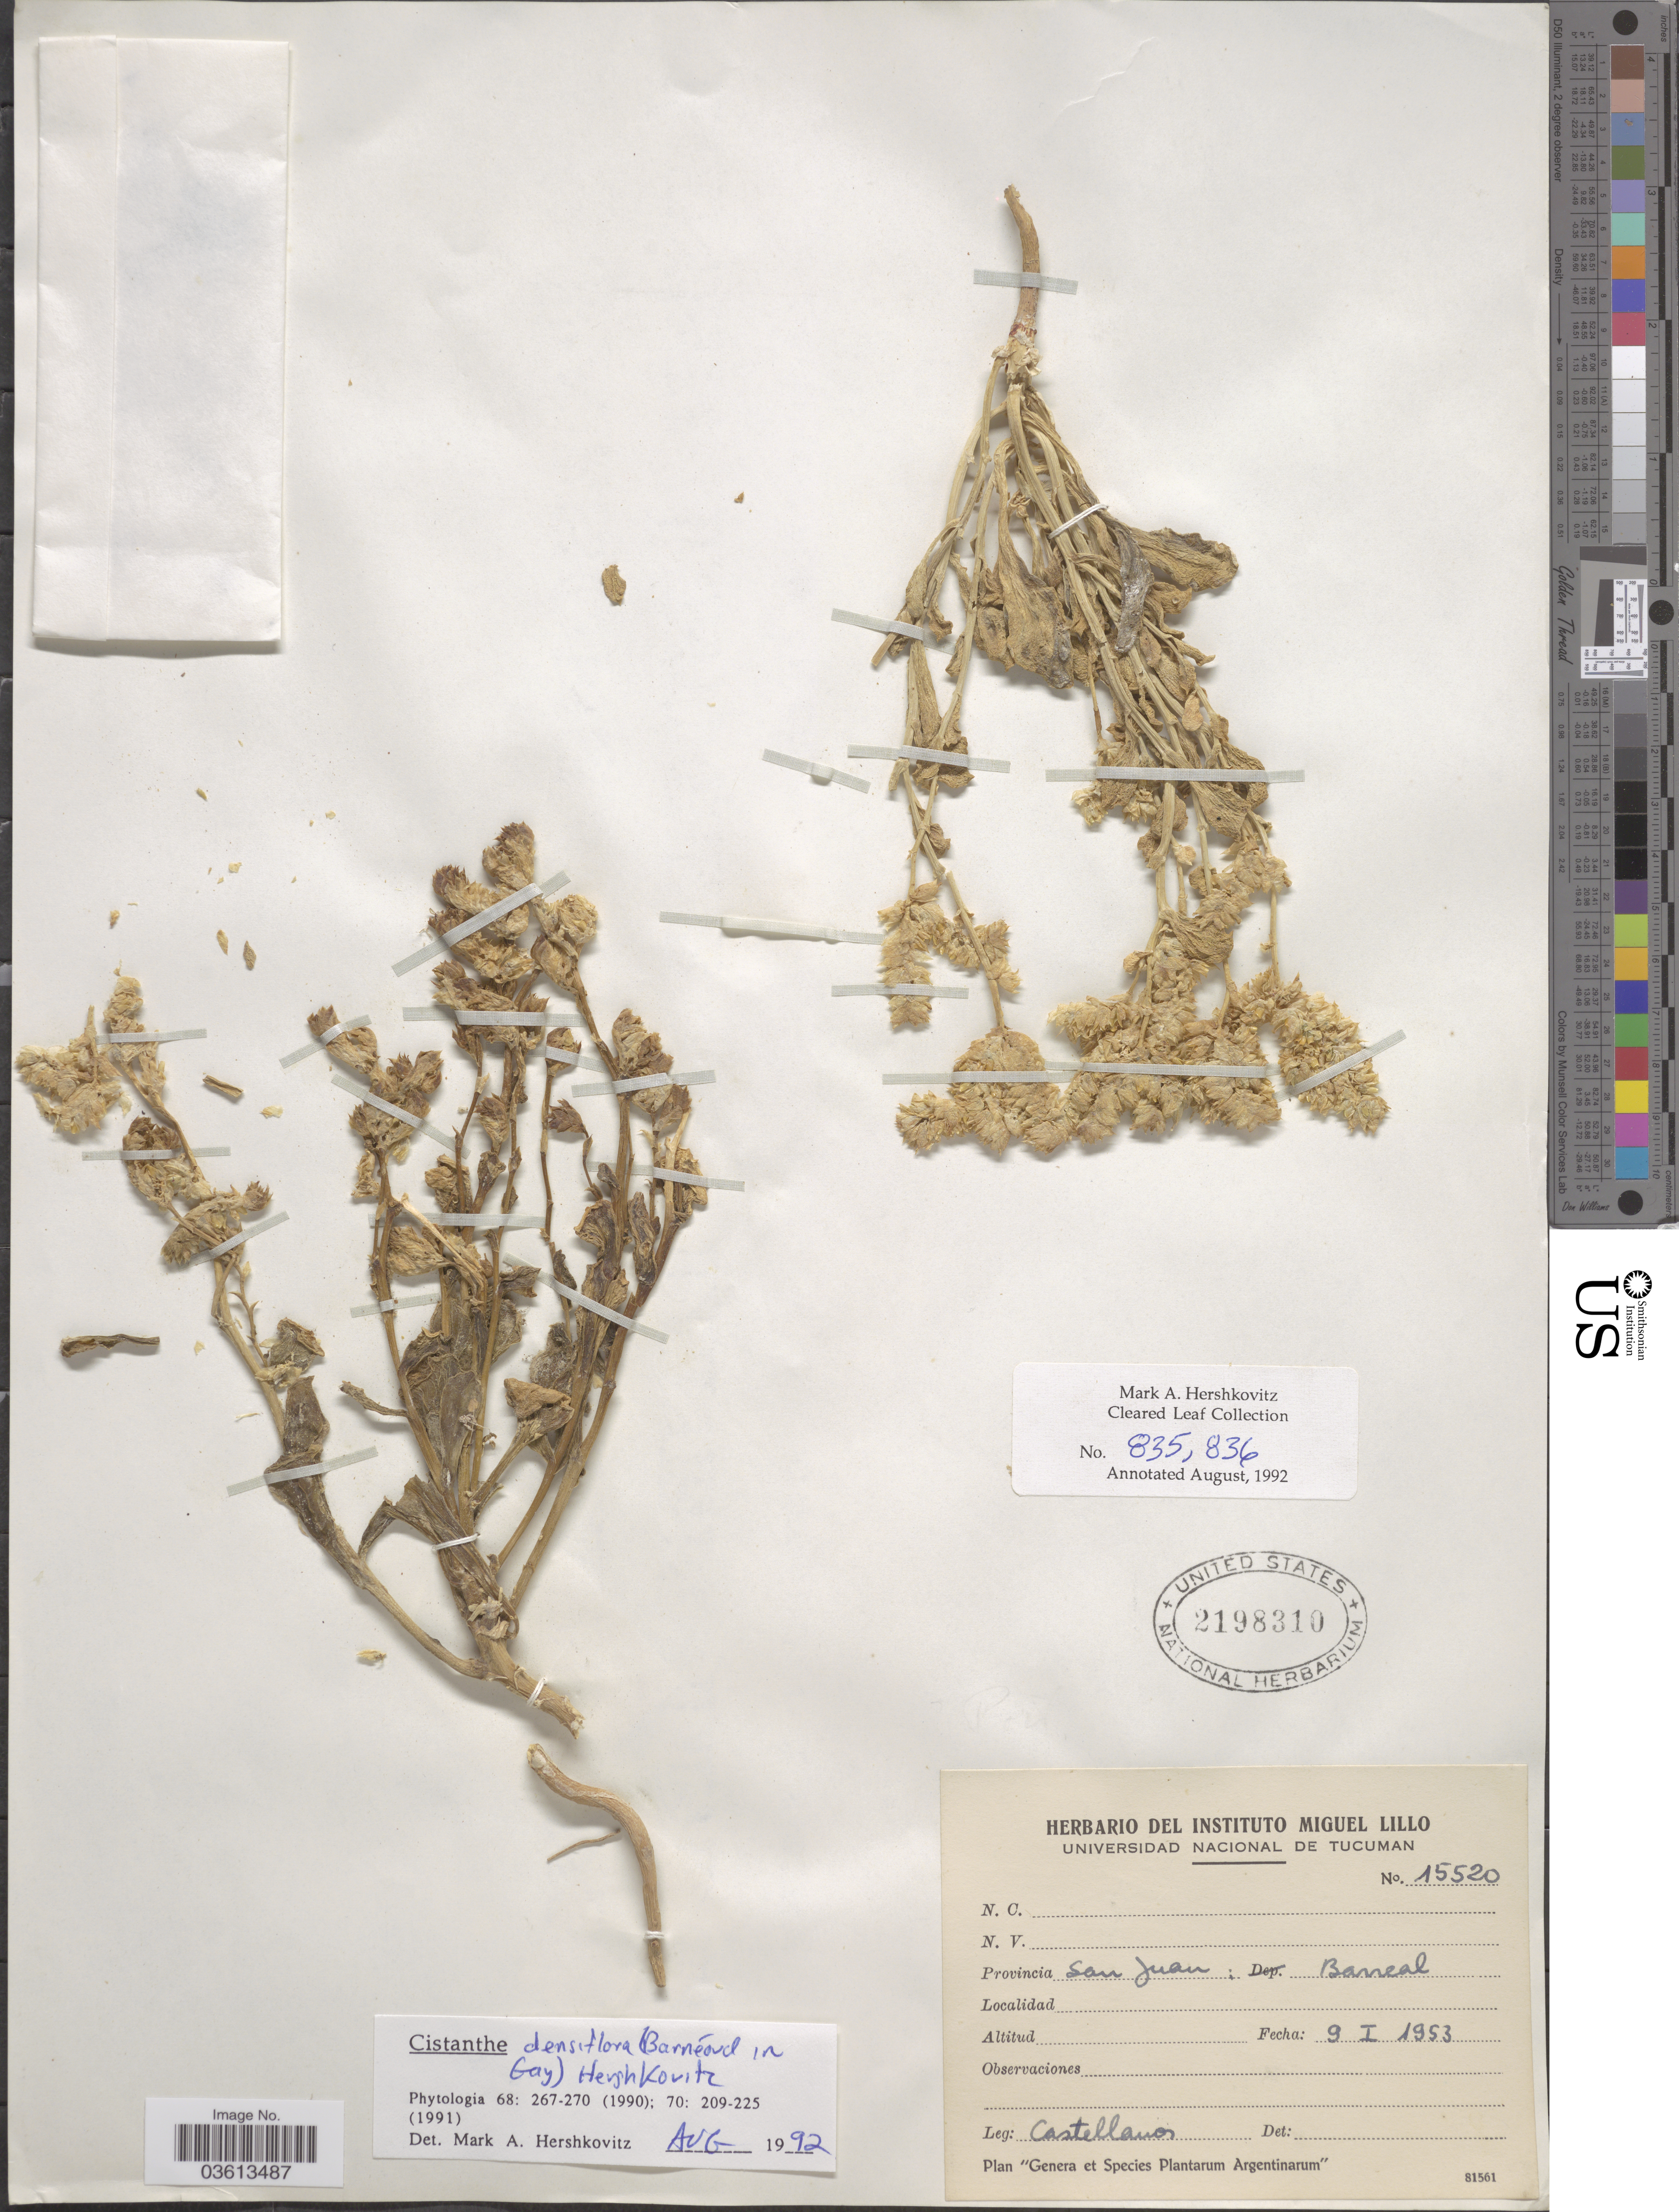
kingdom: Plantae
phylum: Tracheophyta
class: Magnoliopsida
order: Caryophyllales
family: Montiaceae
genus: Philippiamra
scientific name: Philippiamra densiflora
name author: (Barnéoud) Hershk.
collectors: -- Castellanos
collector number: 15520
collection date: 1953-01-09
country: Argentina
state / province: San Juan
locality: Barreal.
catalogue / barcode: US 2198310